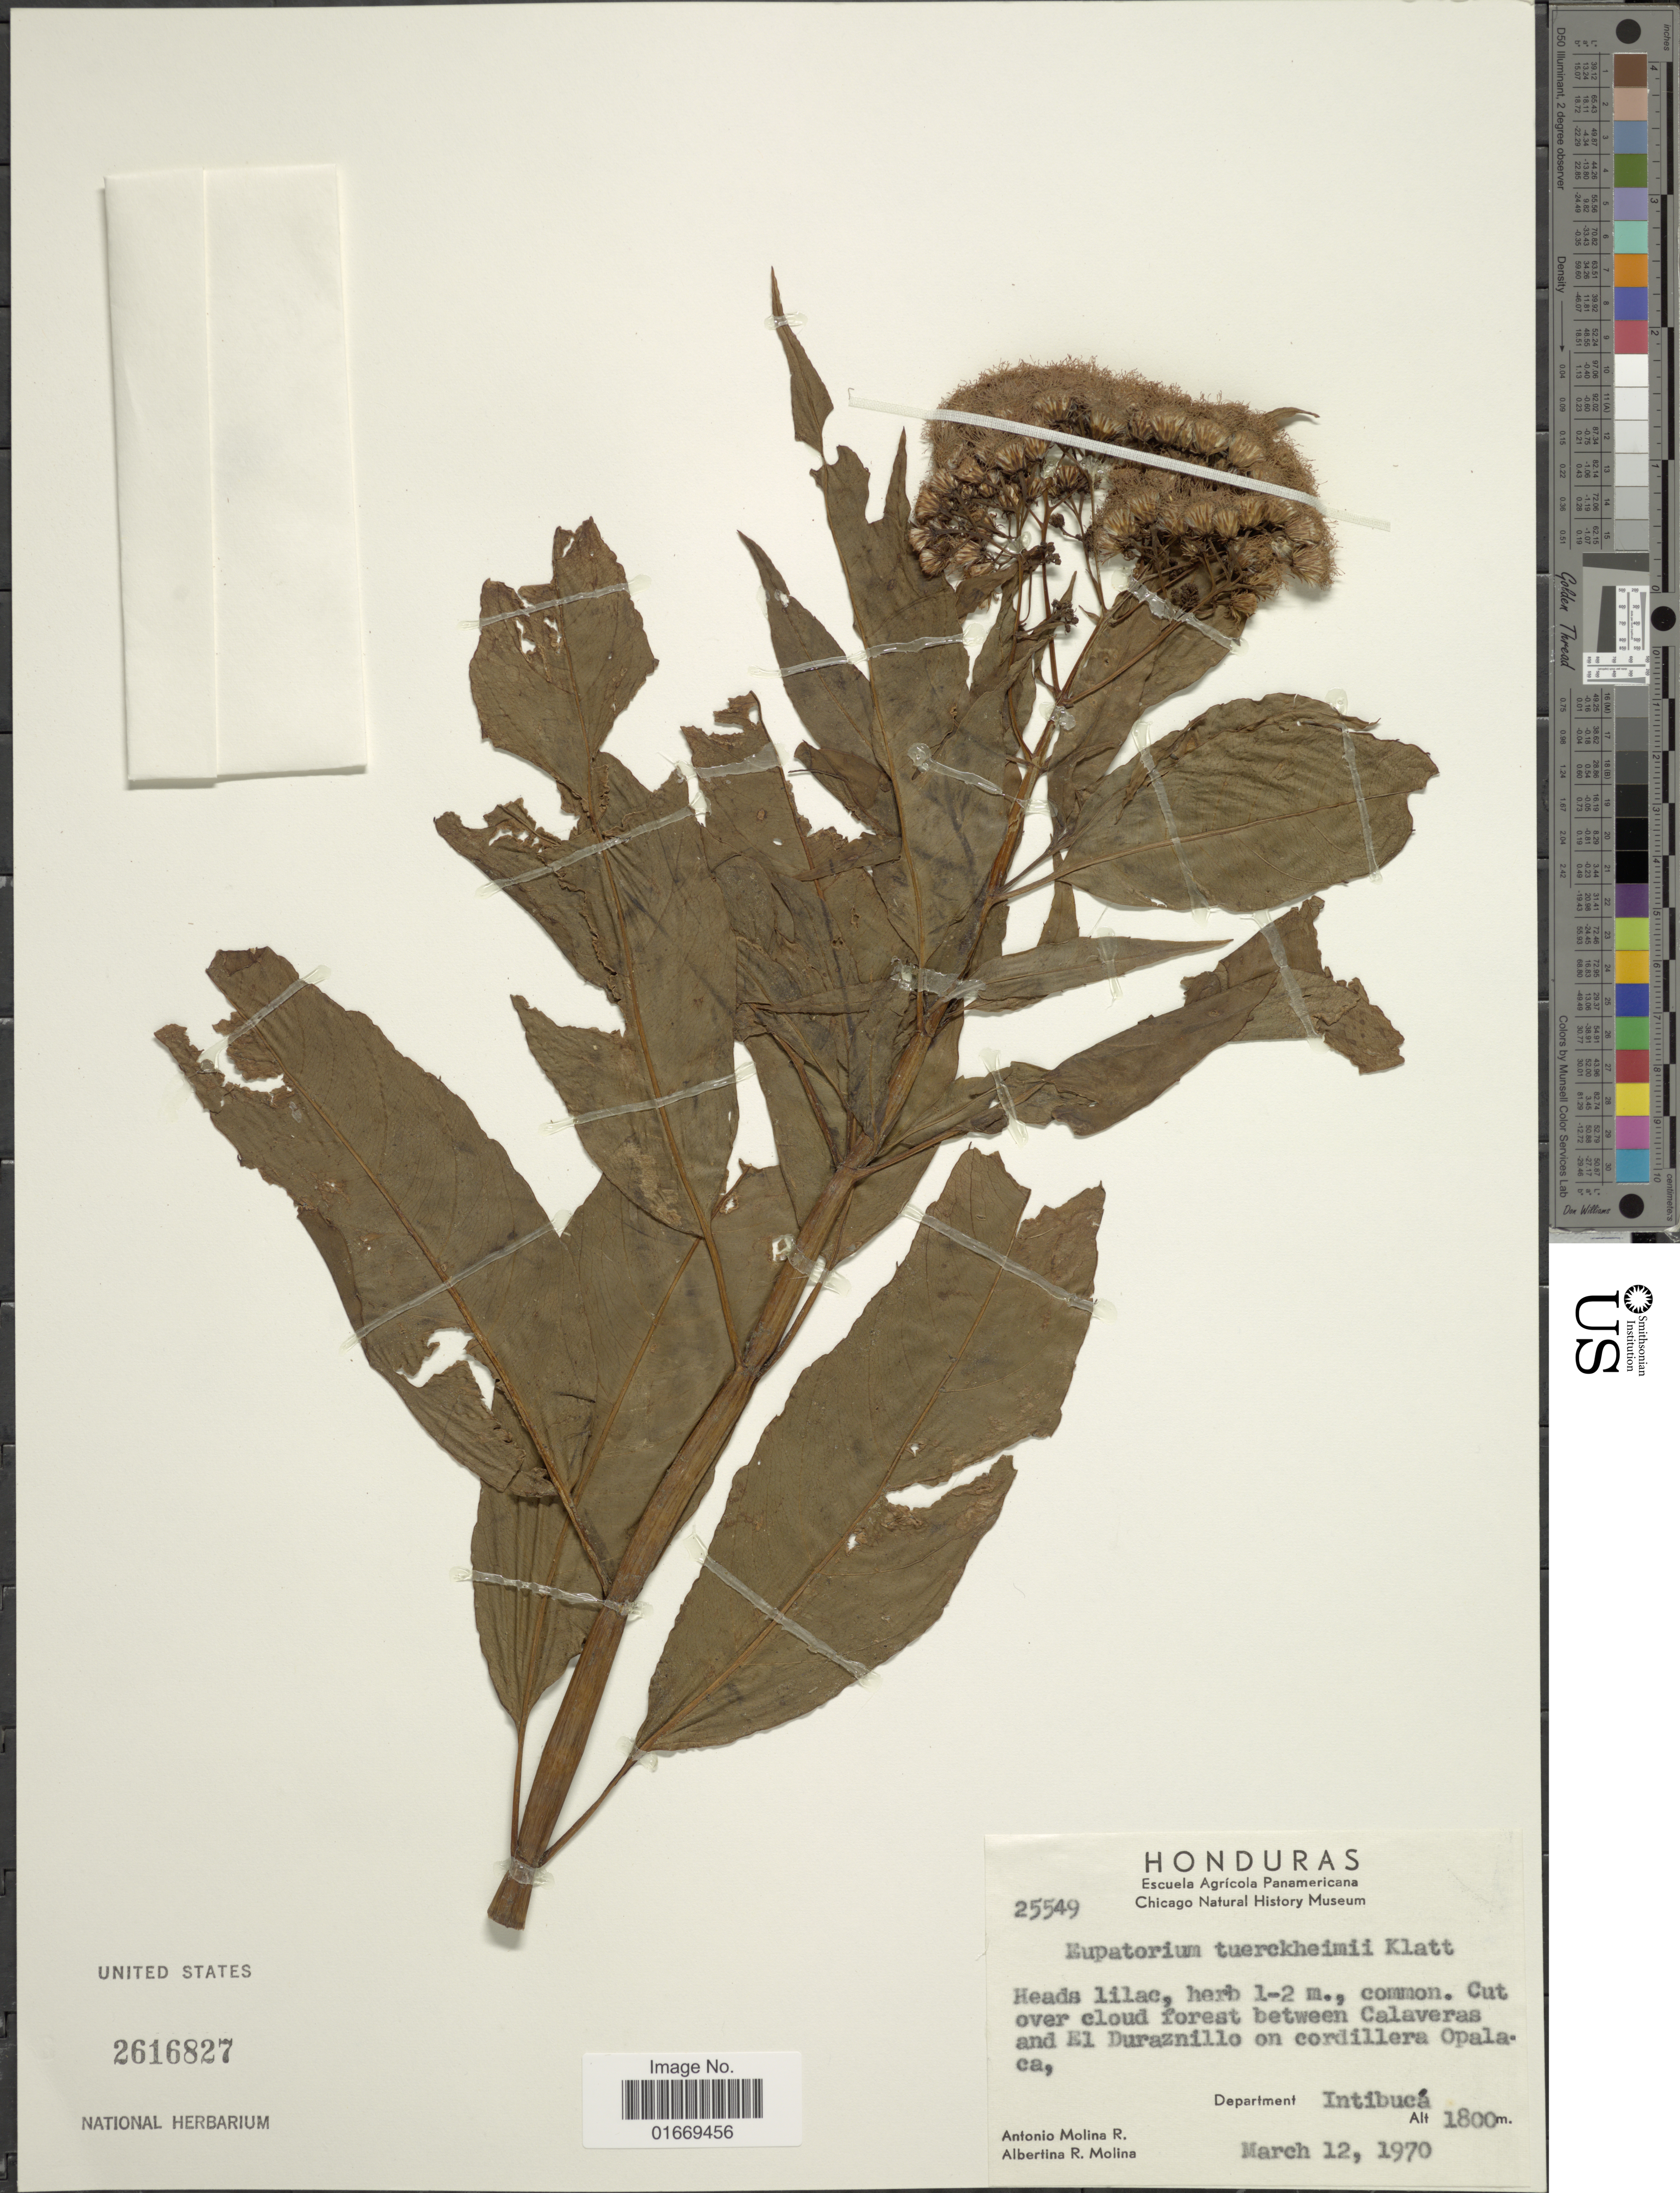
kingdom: Plantae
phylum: Tracheophyta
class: Magnoliopsida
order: Asterales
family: Asteraceae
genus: Bartlettina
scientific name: Bartlettina tuerckheimii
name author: (Klatt) R.M. King & H. Rob.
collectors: A. Molina R. & A. R. Molina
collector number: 25549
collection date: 1970-03-12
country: Honduras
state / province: Intibuca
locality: Cut over cloud forest between Calaveras and El Duraznillo on corillera Opalaca, Department Intibucá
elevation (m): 1800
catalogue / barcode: US 2616827